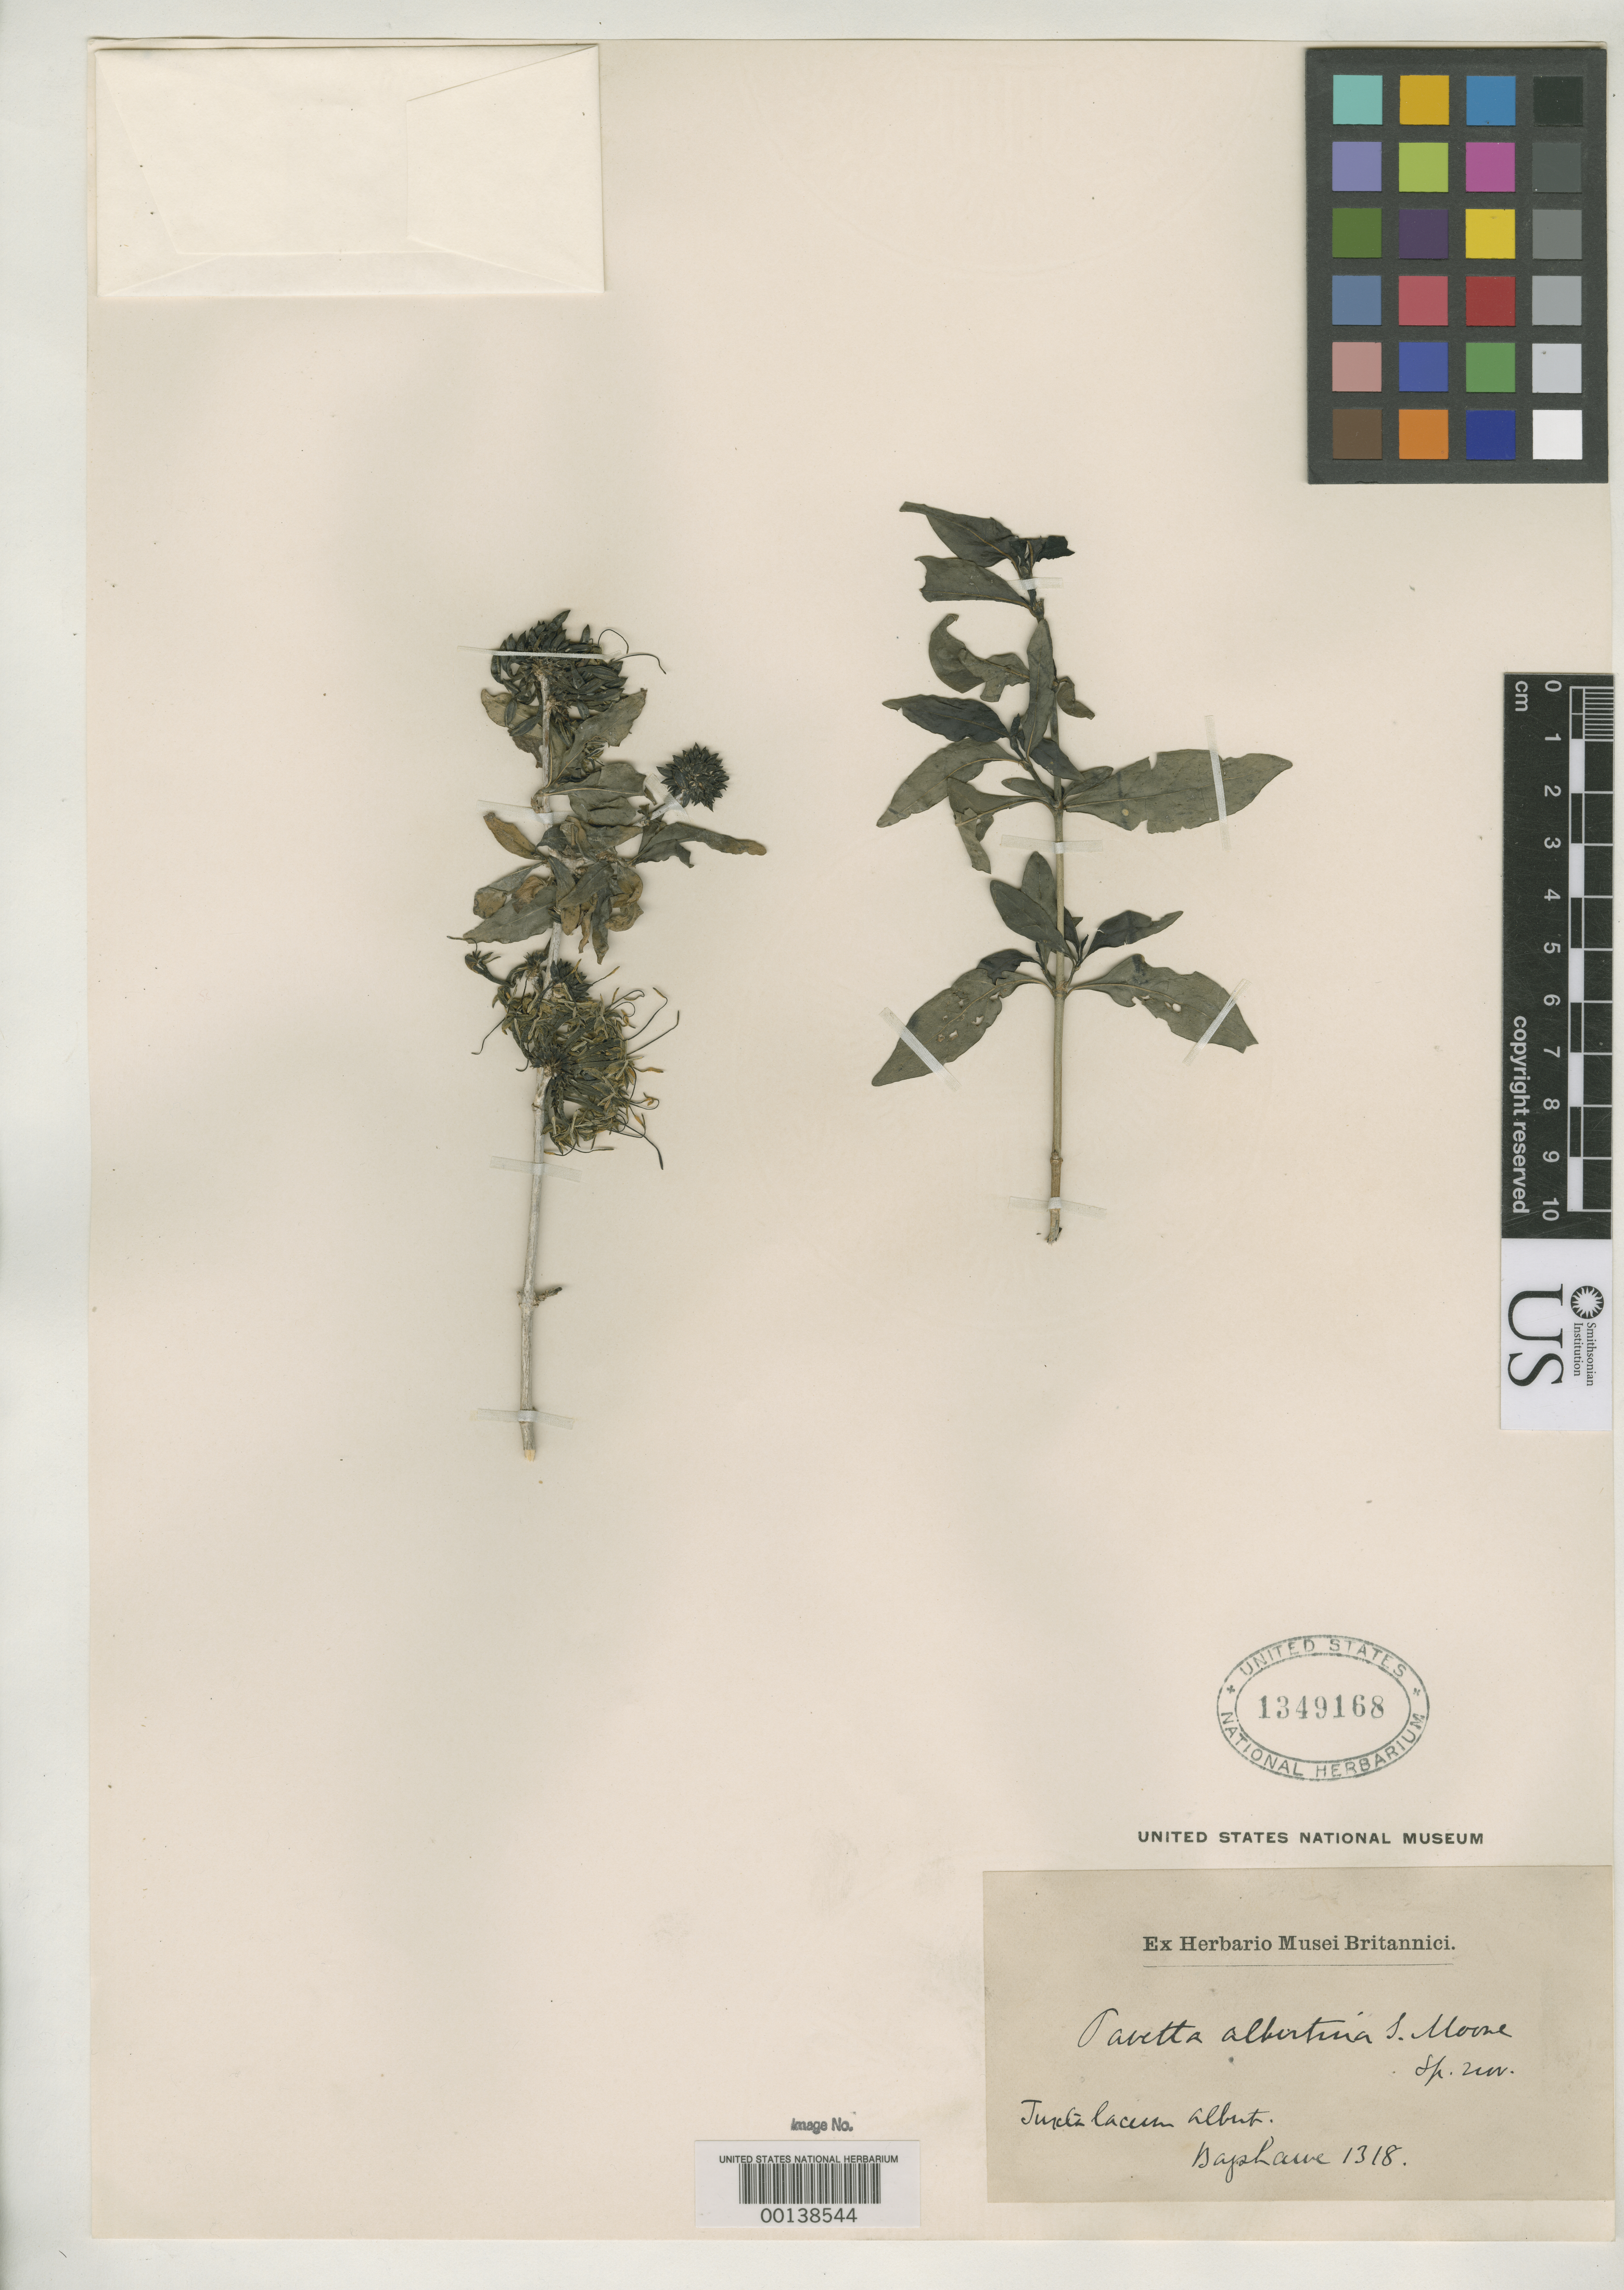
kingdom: Plantae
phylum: Tracheophyta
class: Magnoliopsida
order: Gentianales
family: Rubiaceae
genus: Pavetta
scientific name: Pavetta albertina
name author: S. Moore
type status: Isotype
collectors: A. Bagshawe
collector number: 1318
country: Uganda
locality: Tuxtla Lacuna Albert.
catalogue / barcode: US 1349168